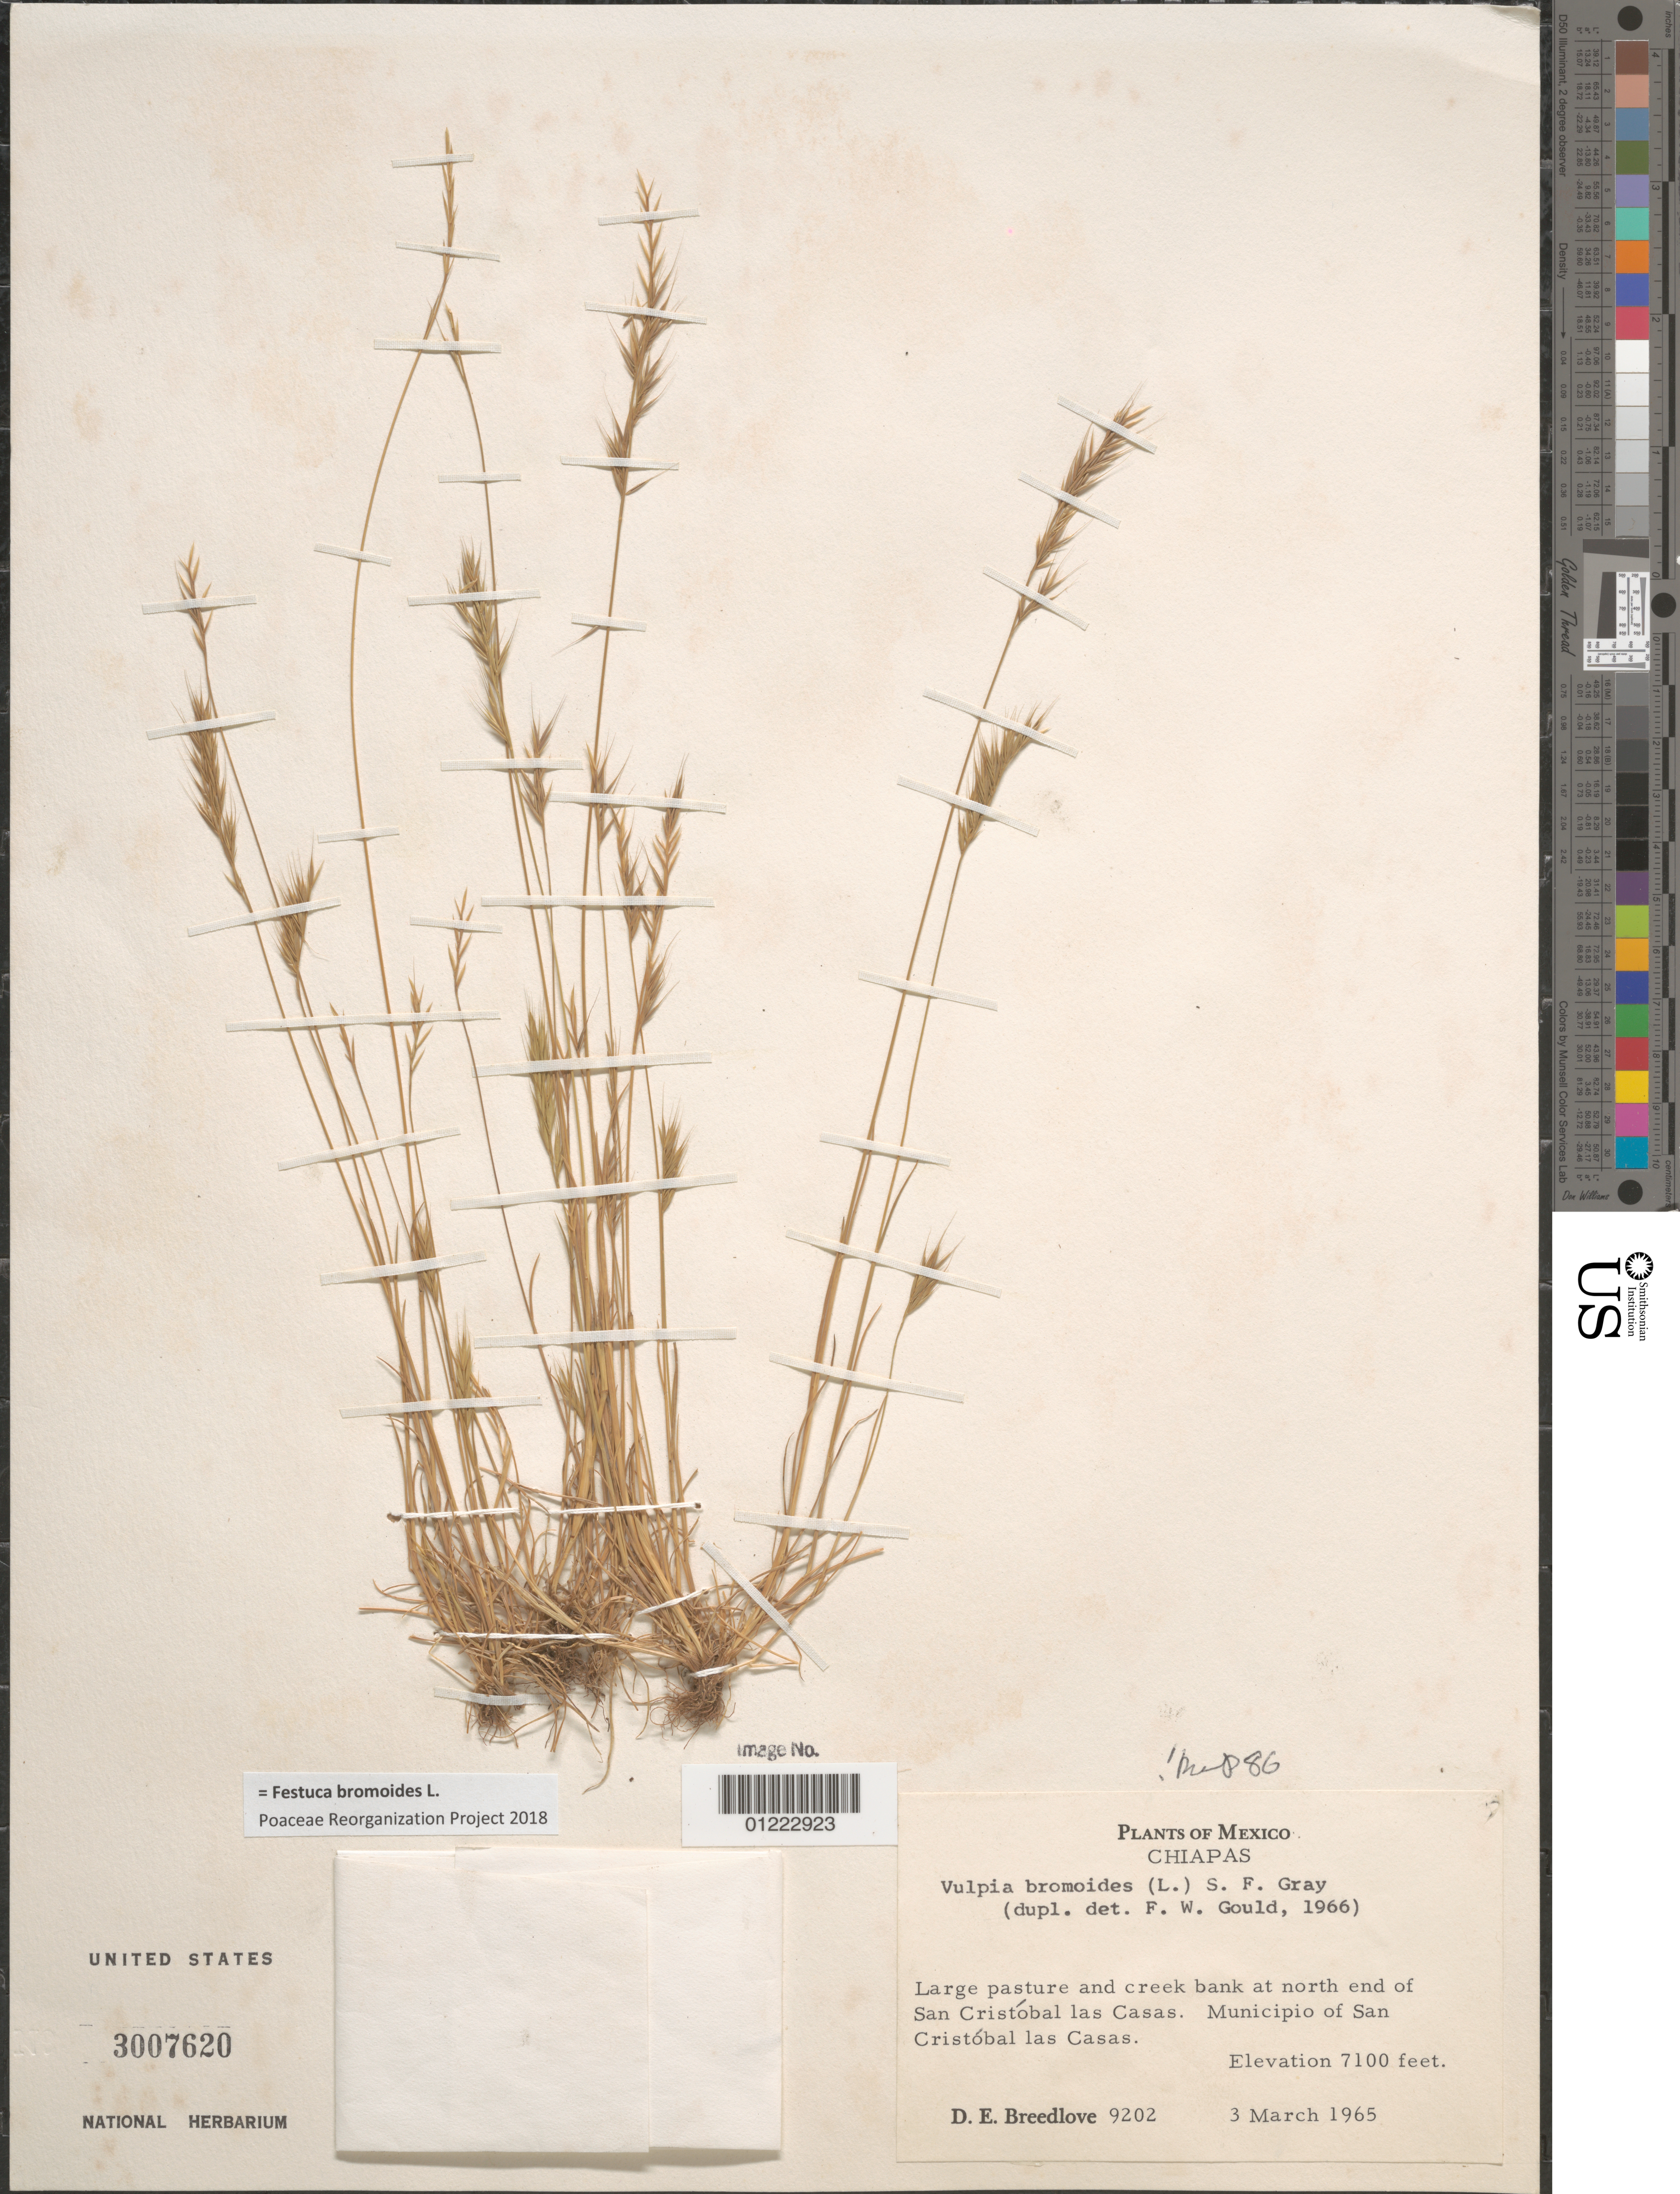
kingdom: Plantae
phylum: Tracheophyta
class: Liliopsida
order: Poales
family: Poaceae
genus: Festuca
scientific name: Festuca bromoides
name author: L.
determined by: Poaceae Reorganization Project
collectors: D. E. Breedlove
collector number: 9202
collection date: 1965-03-03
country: Mexico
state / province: Chiapas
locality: Large pasture and creek bank at north end of San Cristobal las Casas. Municipio of San Cristobal las Casas.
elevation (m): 2164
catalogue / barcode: US 3007620